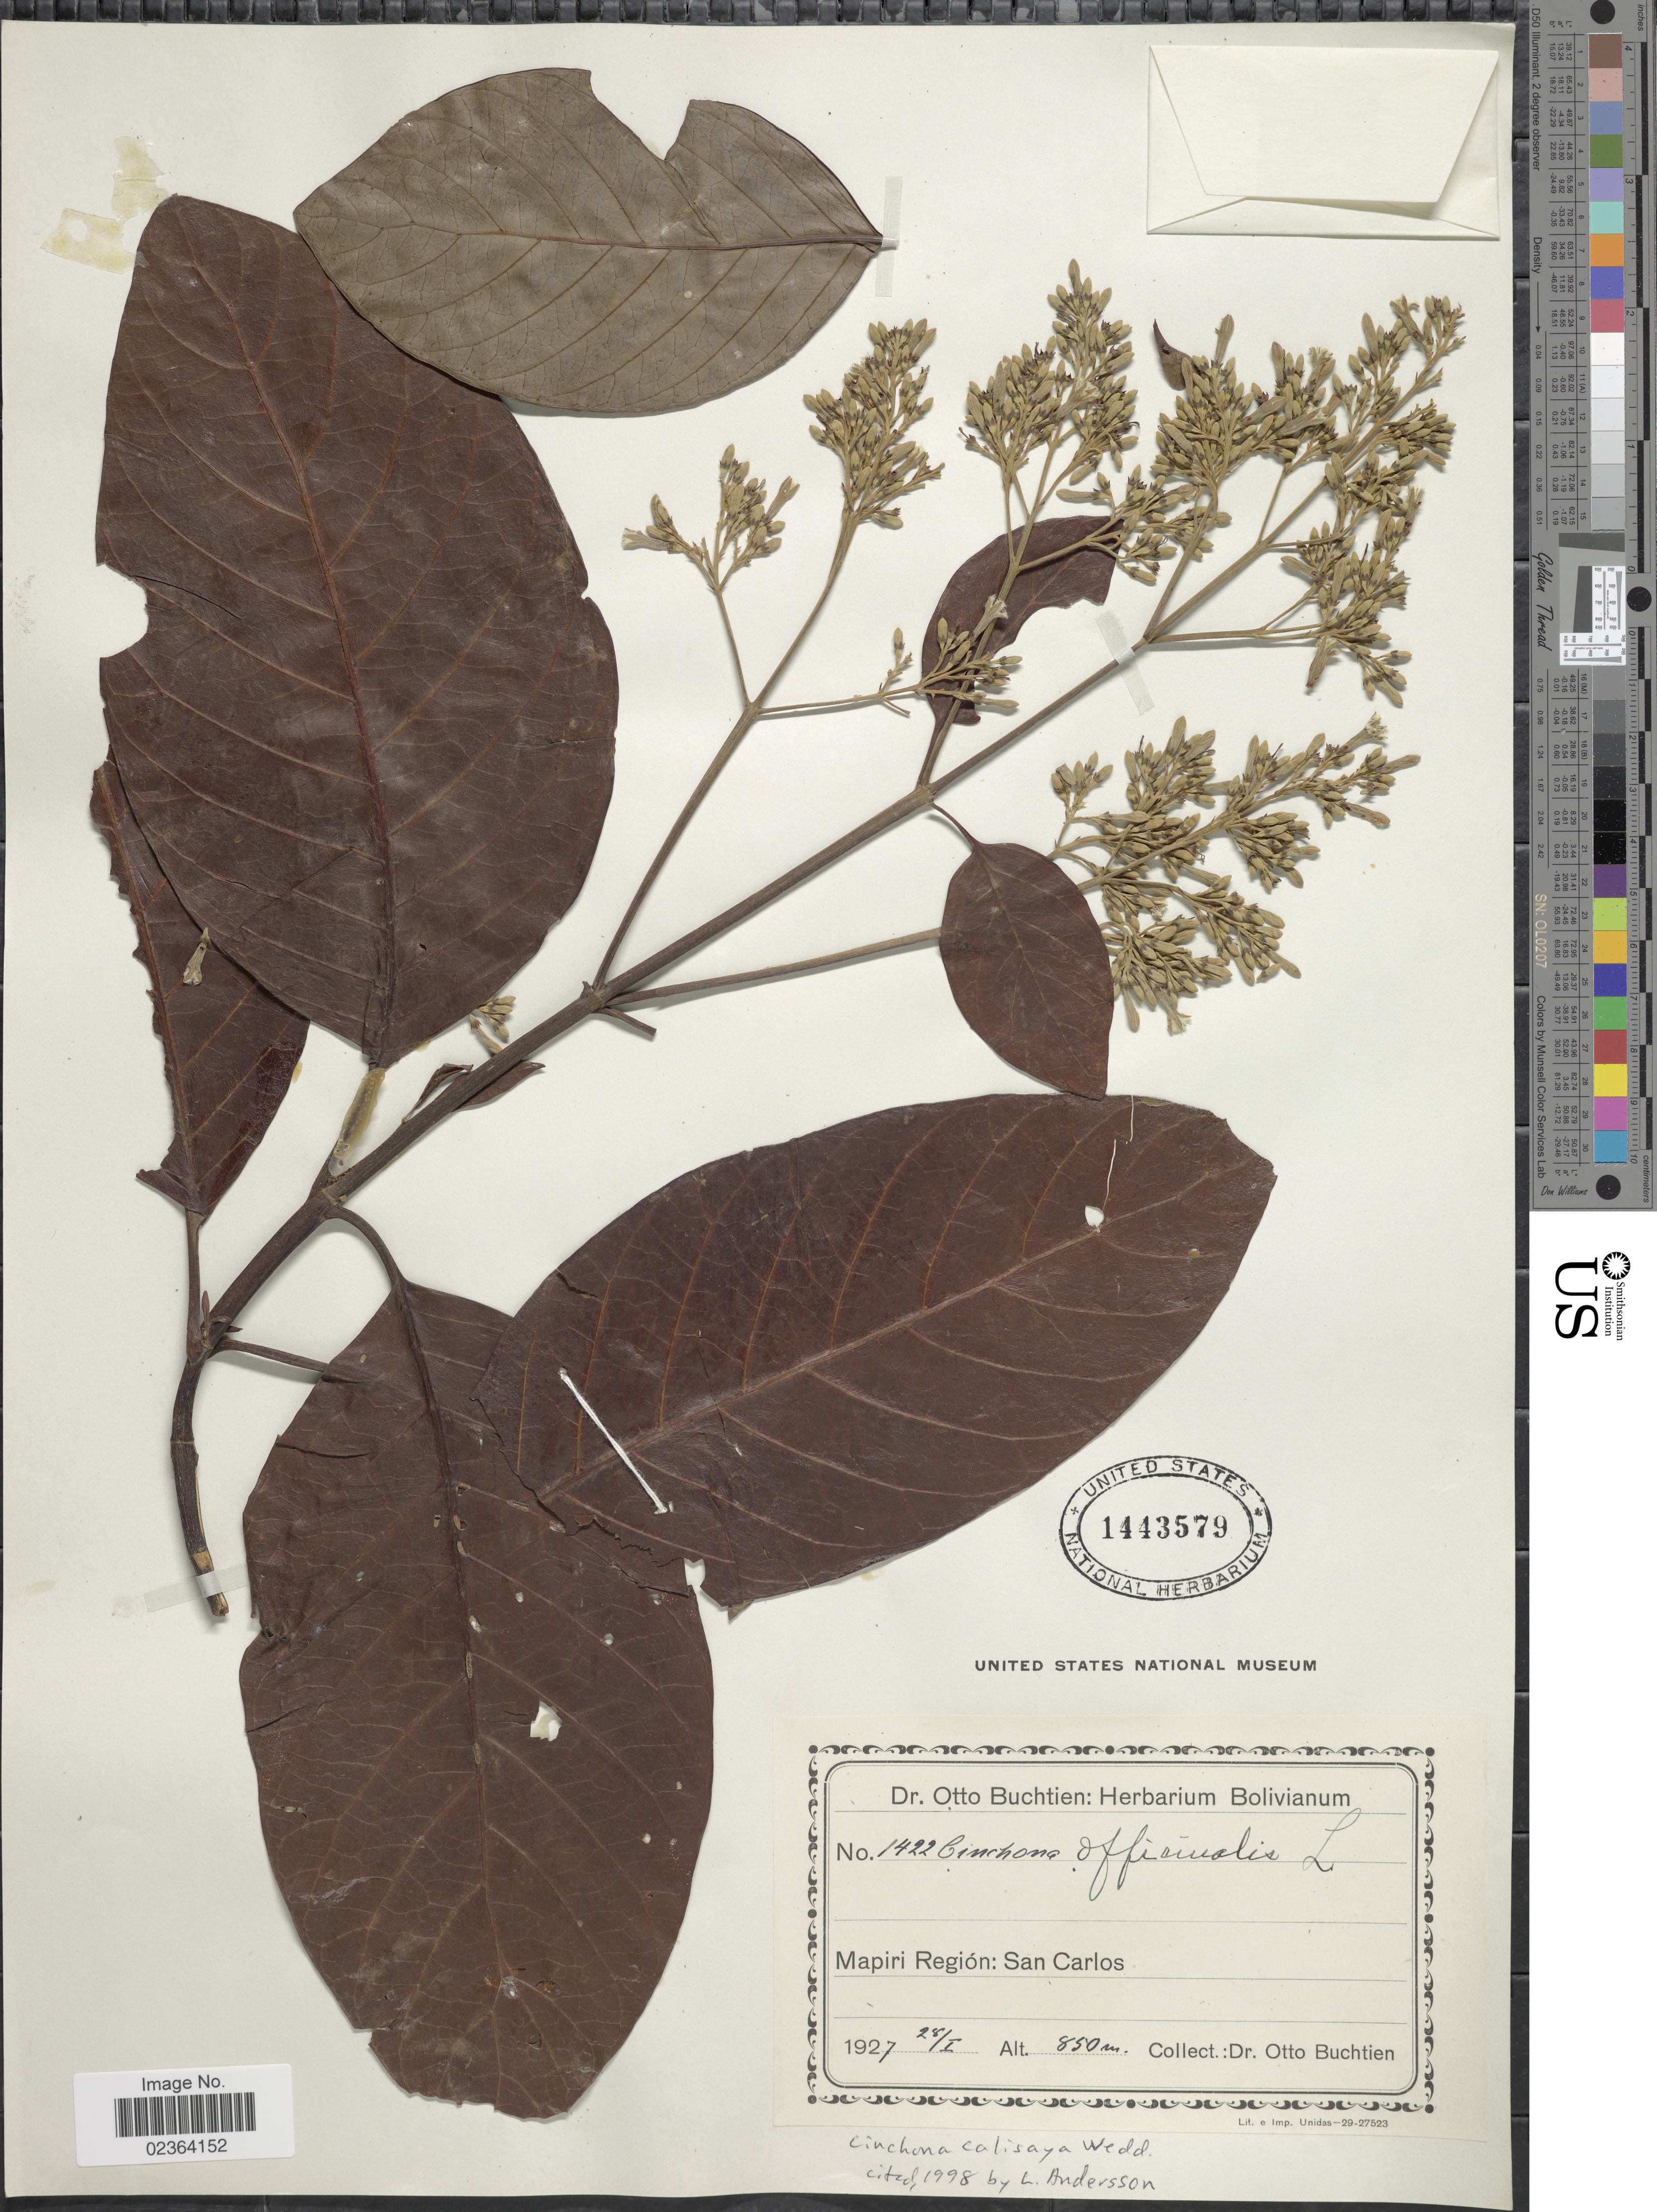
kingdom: Plantae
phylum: Tracheophyta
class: Magnoliopsida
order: Gentianales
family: Rubiaceae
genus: Cinchona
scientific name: Cinchona calisaya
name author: Wedd.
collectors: O. Buchtien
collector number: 1422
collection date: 1927-01-28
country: Bolivia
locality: Mapiri Region: San Carlos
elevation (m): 850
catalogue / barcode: US 1443579